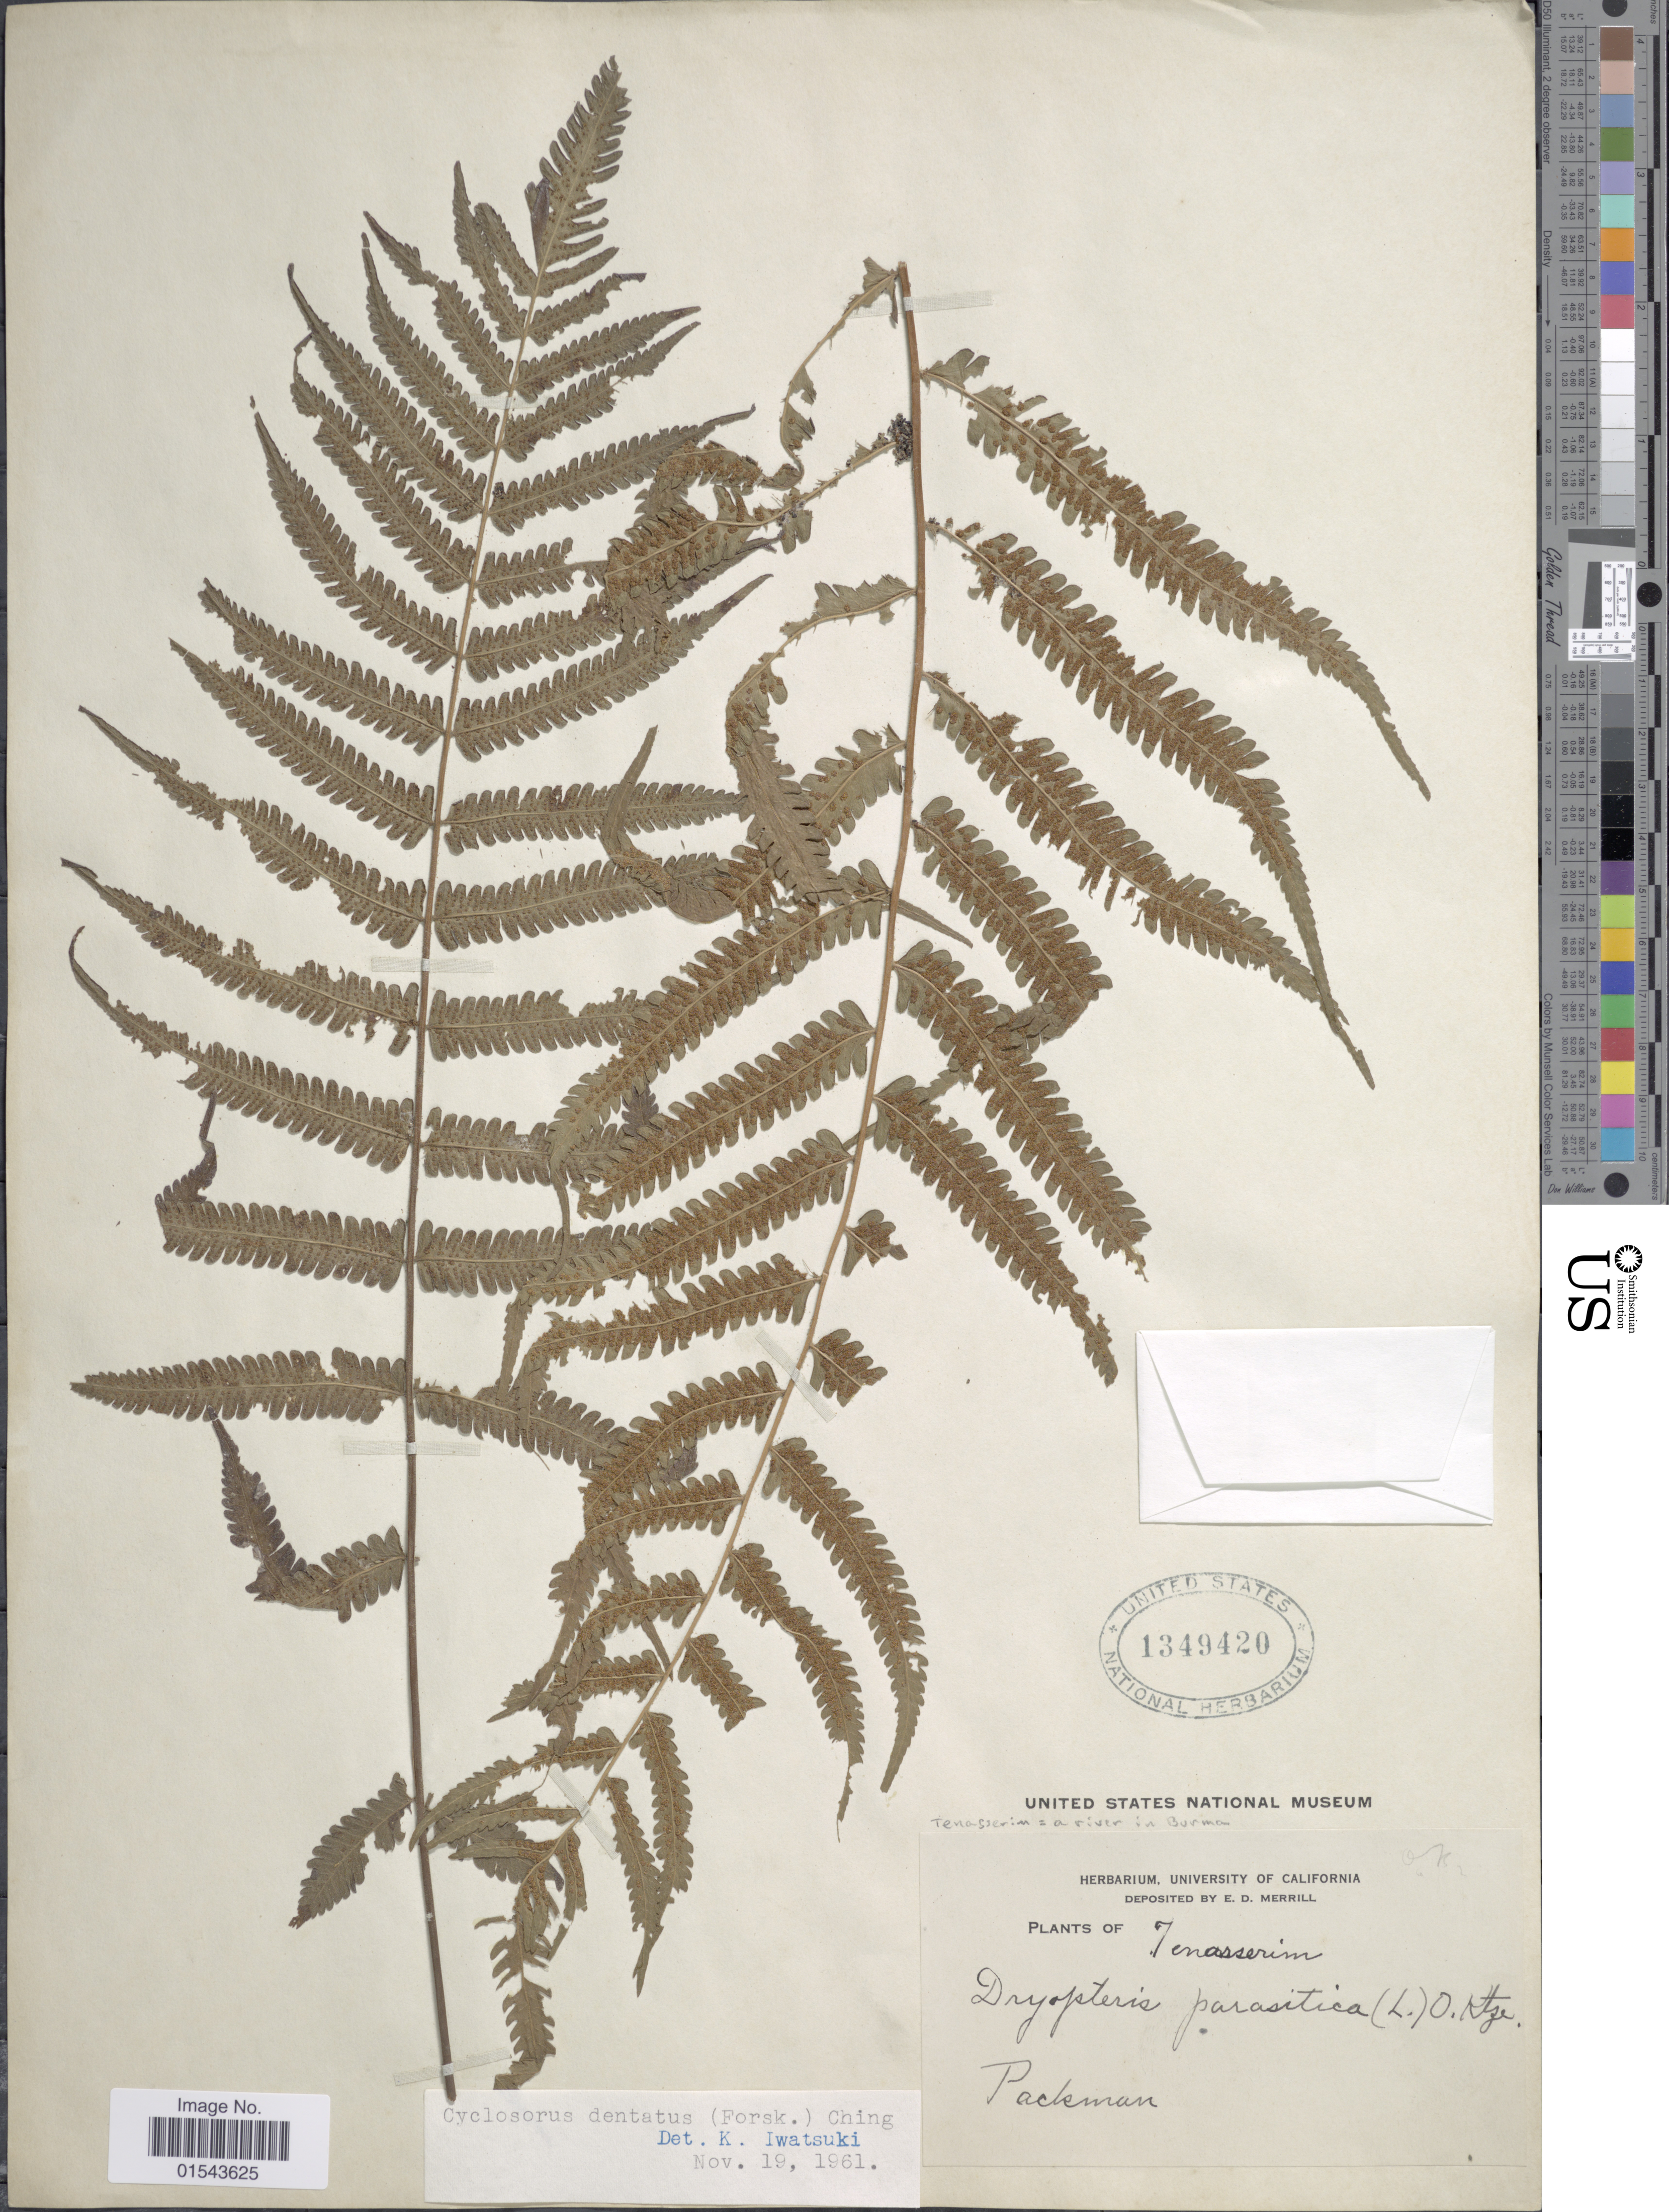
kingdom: Plantae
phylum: Tracheophyta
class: Polypodiopsida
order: Polypodiales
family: Thelypteridaceae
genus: Christella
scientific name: Christella dentata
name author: (Forssk.) Brownsey & Jermy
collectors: Packman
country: Myanmar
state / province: Tanintharyi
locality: Jenasserim [interpreted]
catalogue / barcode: US 1349420